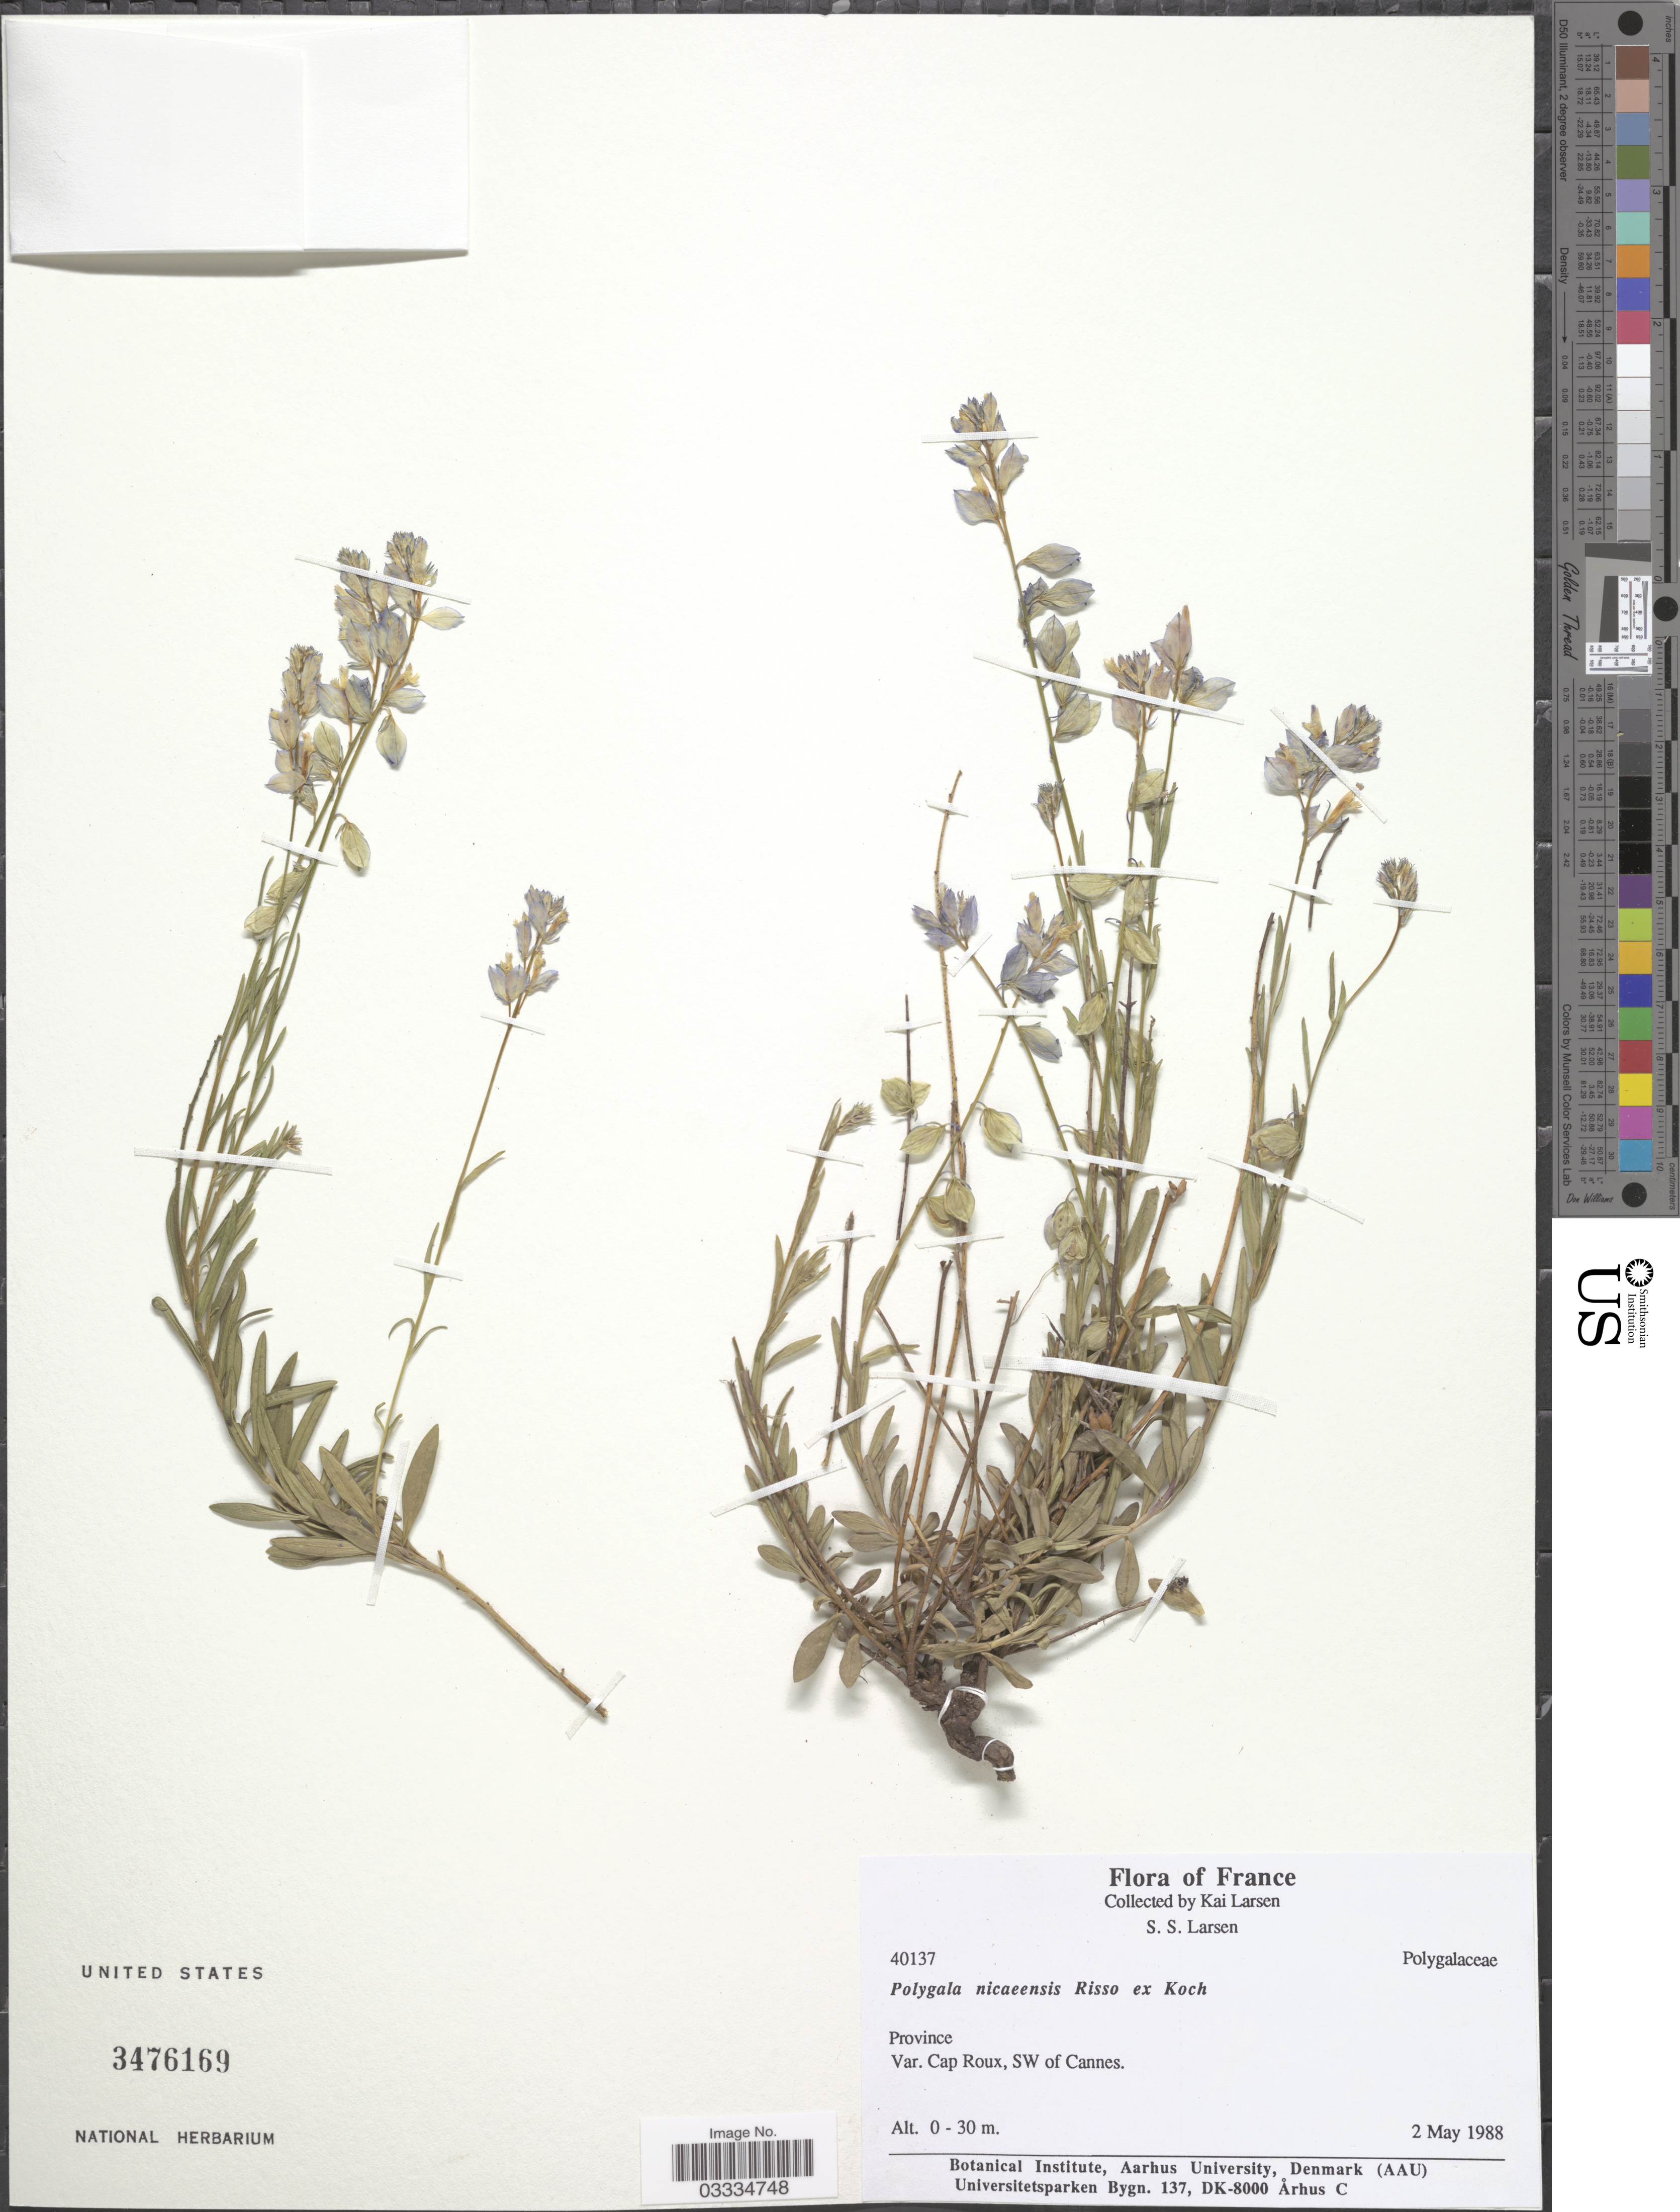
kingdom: Plantae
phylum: Tracheophyta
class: Magnoliopsida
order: Fabales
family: Polygalaceae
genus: Polygala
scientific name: Polygala nicaraguensis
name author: Chodat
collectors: K. Larsen & S. Larsen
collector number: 40137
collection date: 1988-05-02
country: France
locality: Var. Cap Roux, SW of Cannes.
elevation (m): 0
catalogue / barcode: US 3476169